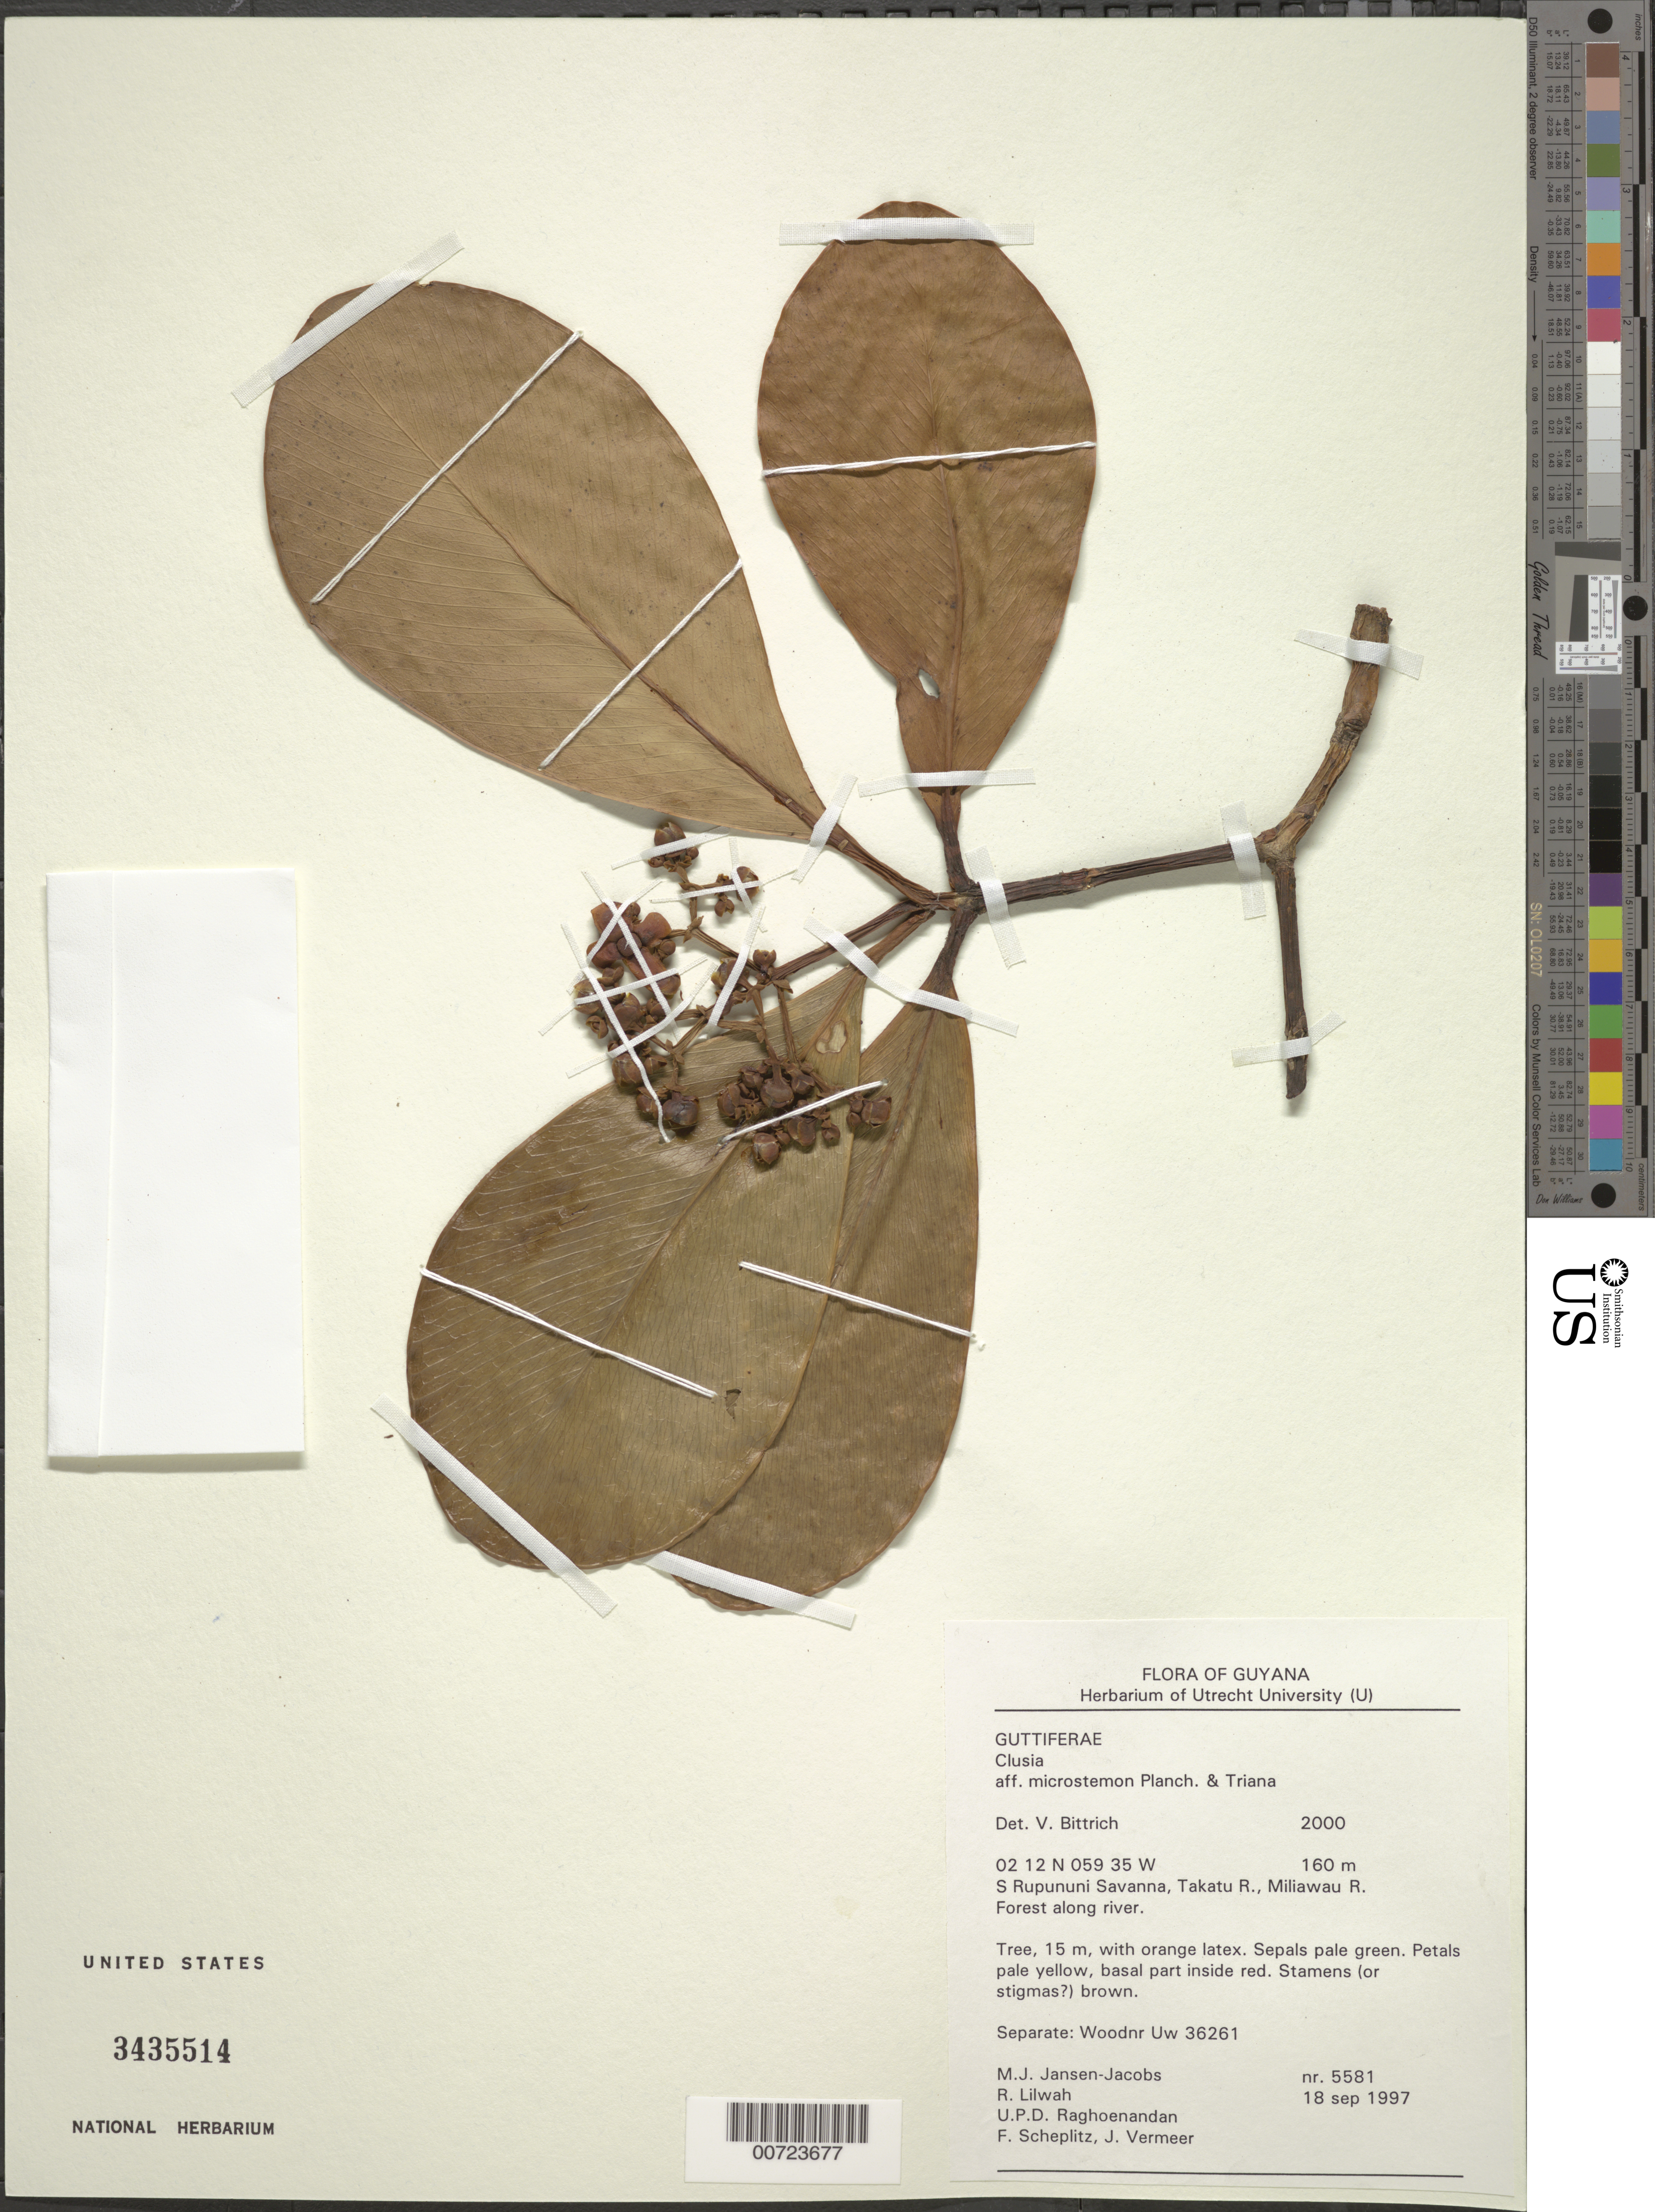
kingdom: Plantae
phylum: Tracheophyta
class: Magnoliopsida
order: Malpighiales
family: Clusiaceae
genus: Clusia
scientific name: Clusia microstemon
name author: Planch. & Triana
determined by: Bittrich, V.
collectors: M. J. Jansen-Jacobs, R. Lilwah, U. Raghoenandan, F. Scheplitz & J. Vermeer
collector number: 5581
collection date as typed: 18-Sep-97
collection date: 1997-09-18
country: Guyana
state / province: U. Takutu-U. Essequibo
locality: S. Rupununi savanna, Takutu and Miliawau Rivers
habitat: Forest along river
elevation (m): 160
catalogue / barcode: US 3435514